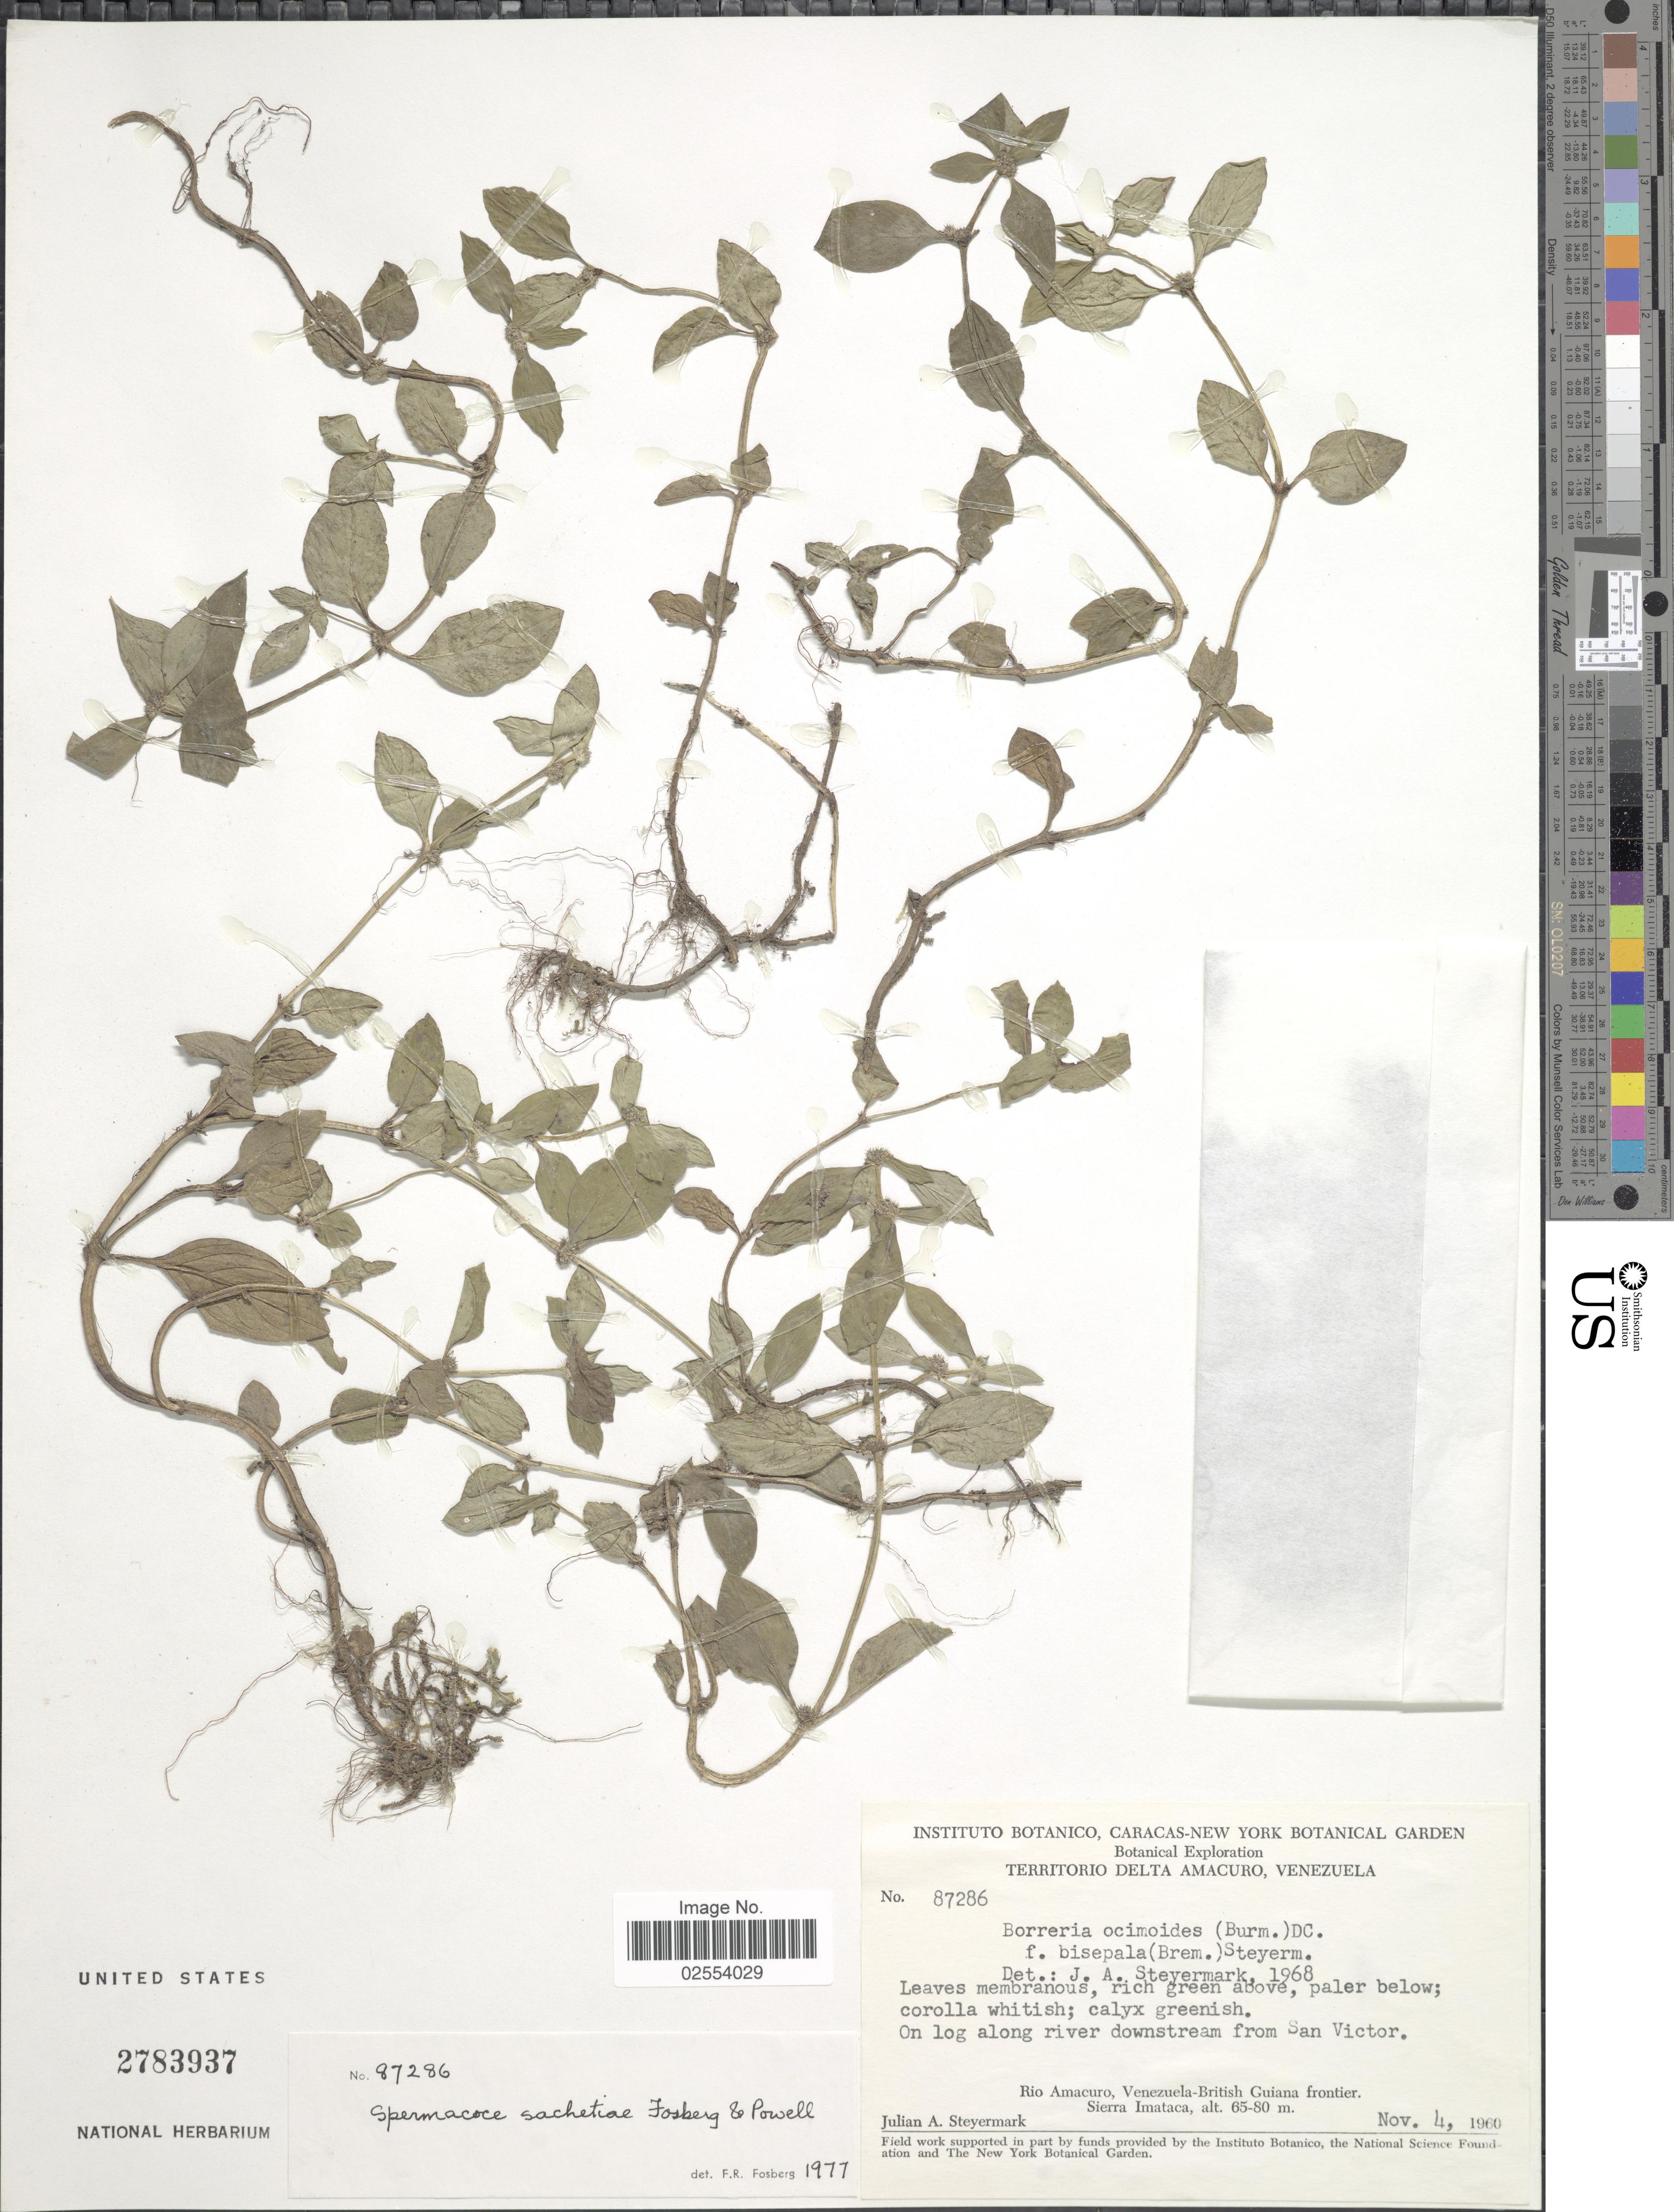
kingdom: Plantae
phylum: Tracheophyta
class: Magnoliopsida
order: Gentianales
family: Rubiaceae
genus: Spermacoce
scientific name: Spermacoce mauritiana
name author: Gideon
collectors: J. Steyermark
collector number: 87286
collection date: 1960-11-04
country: Venezuela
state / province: Delta Amacuro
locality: On log along river downstream from San Victor, Rio Amacuro, Venezuela-British Guiana frontier. Sierra Imataca.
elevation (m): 65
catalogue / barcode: US 2783937